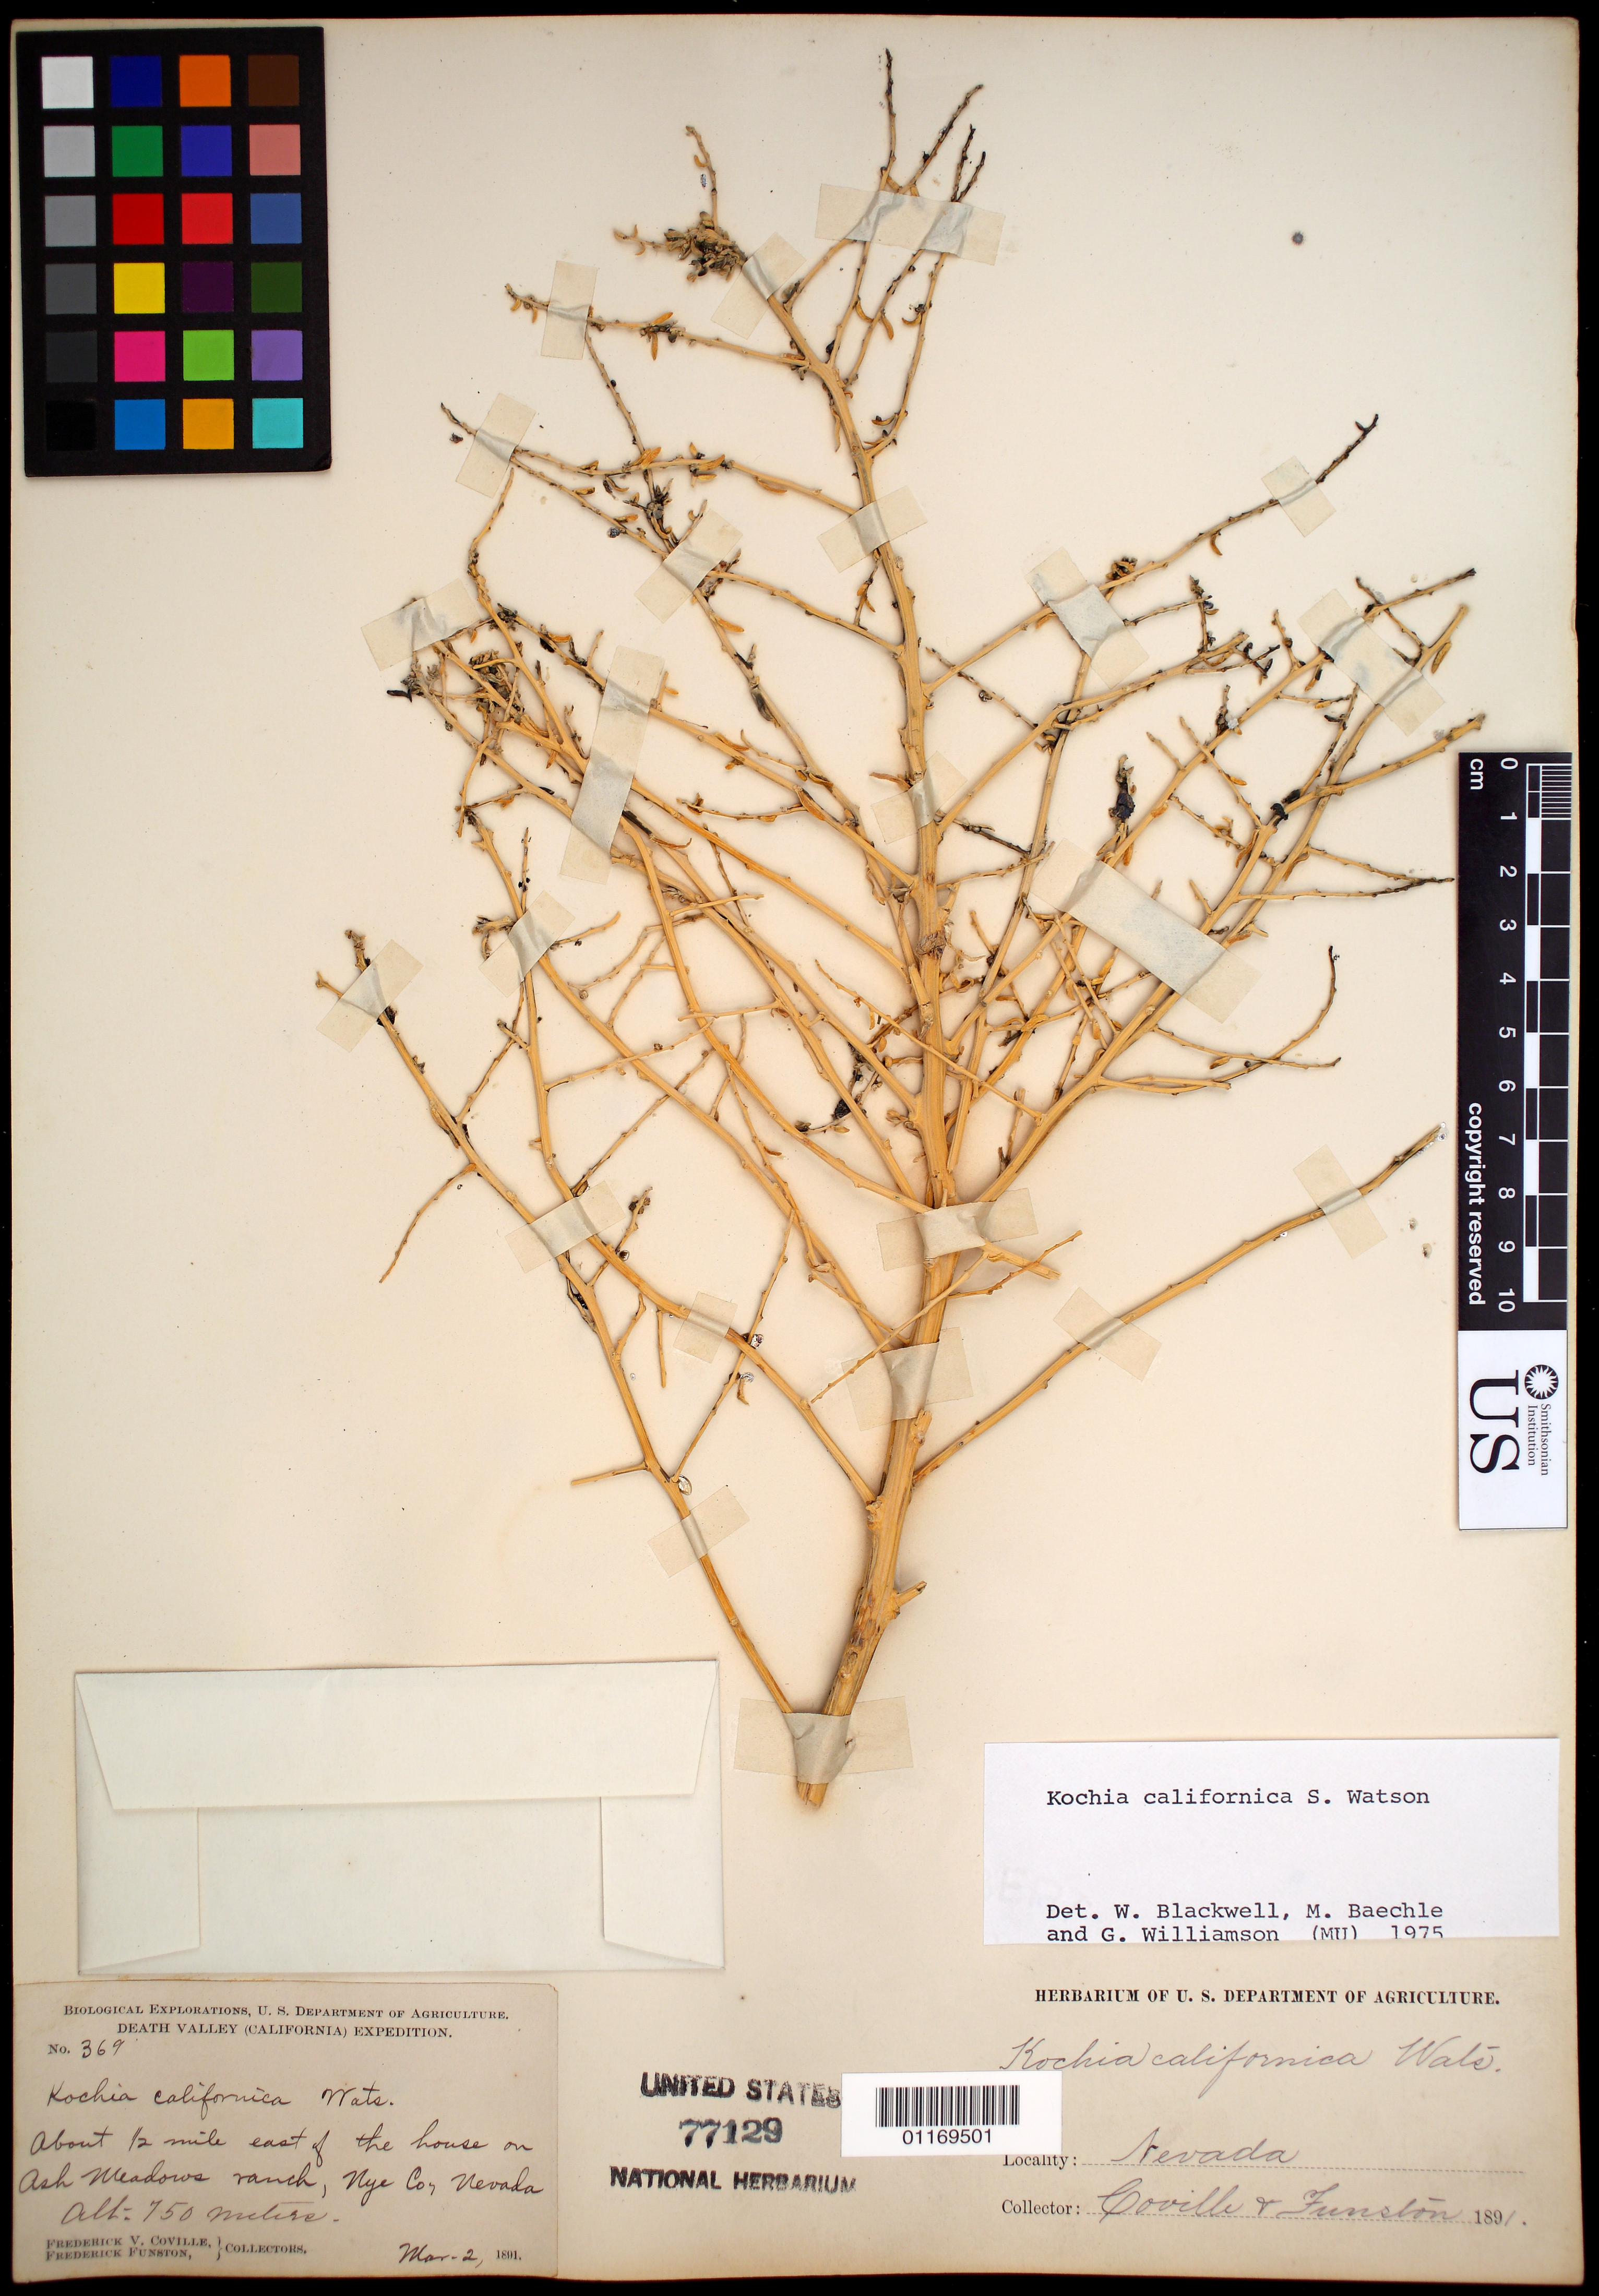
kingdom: Plantae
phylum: Tracheophyta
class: Magnoliopsida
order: Caryophyllales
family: Amaranthaceae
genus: Neokochia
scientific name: Neokochia californica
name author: (S. Watson) G.L. Chu & S.C. Sand.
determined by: U.S. National Herbarium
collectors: F. V. Coville & F. Funston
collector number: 369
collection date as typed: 02 Mar 1891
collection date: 1891-03-02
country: United States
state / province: Nevada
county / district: Nye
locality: Near Ash Meadows Ranch, about 1/ 2 mi E of ranch.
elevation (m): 750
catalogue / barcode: US 77129